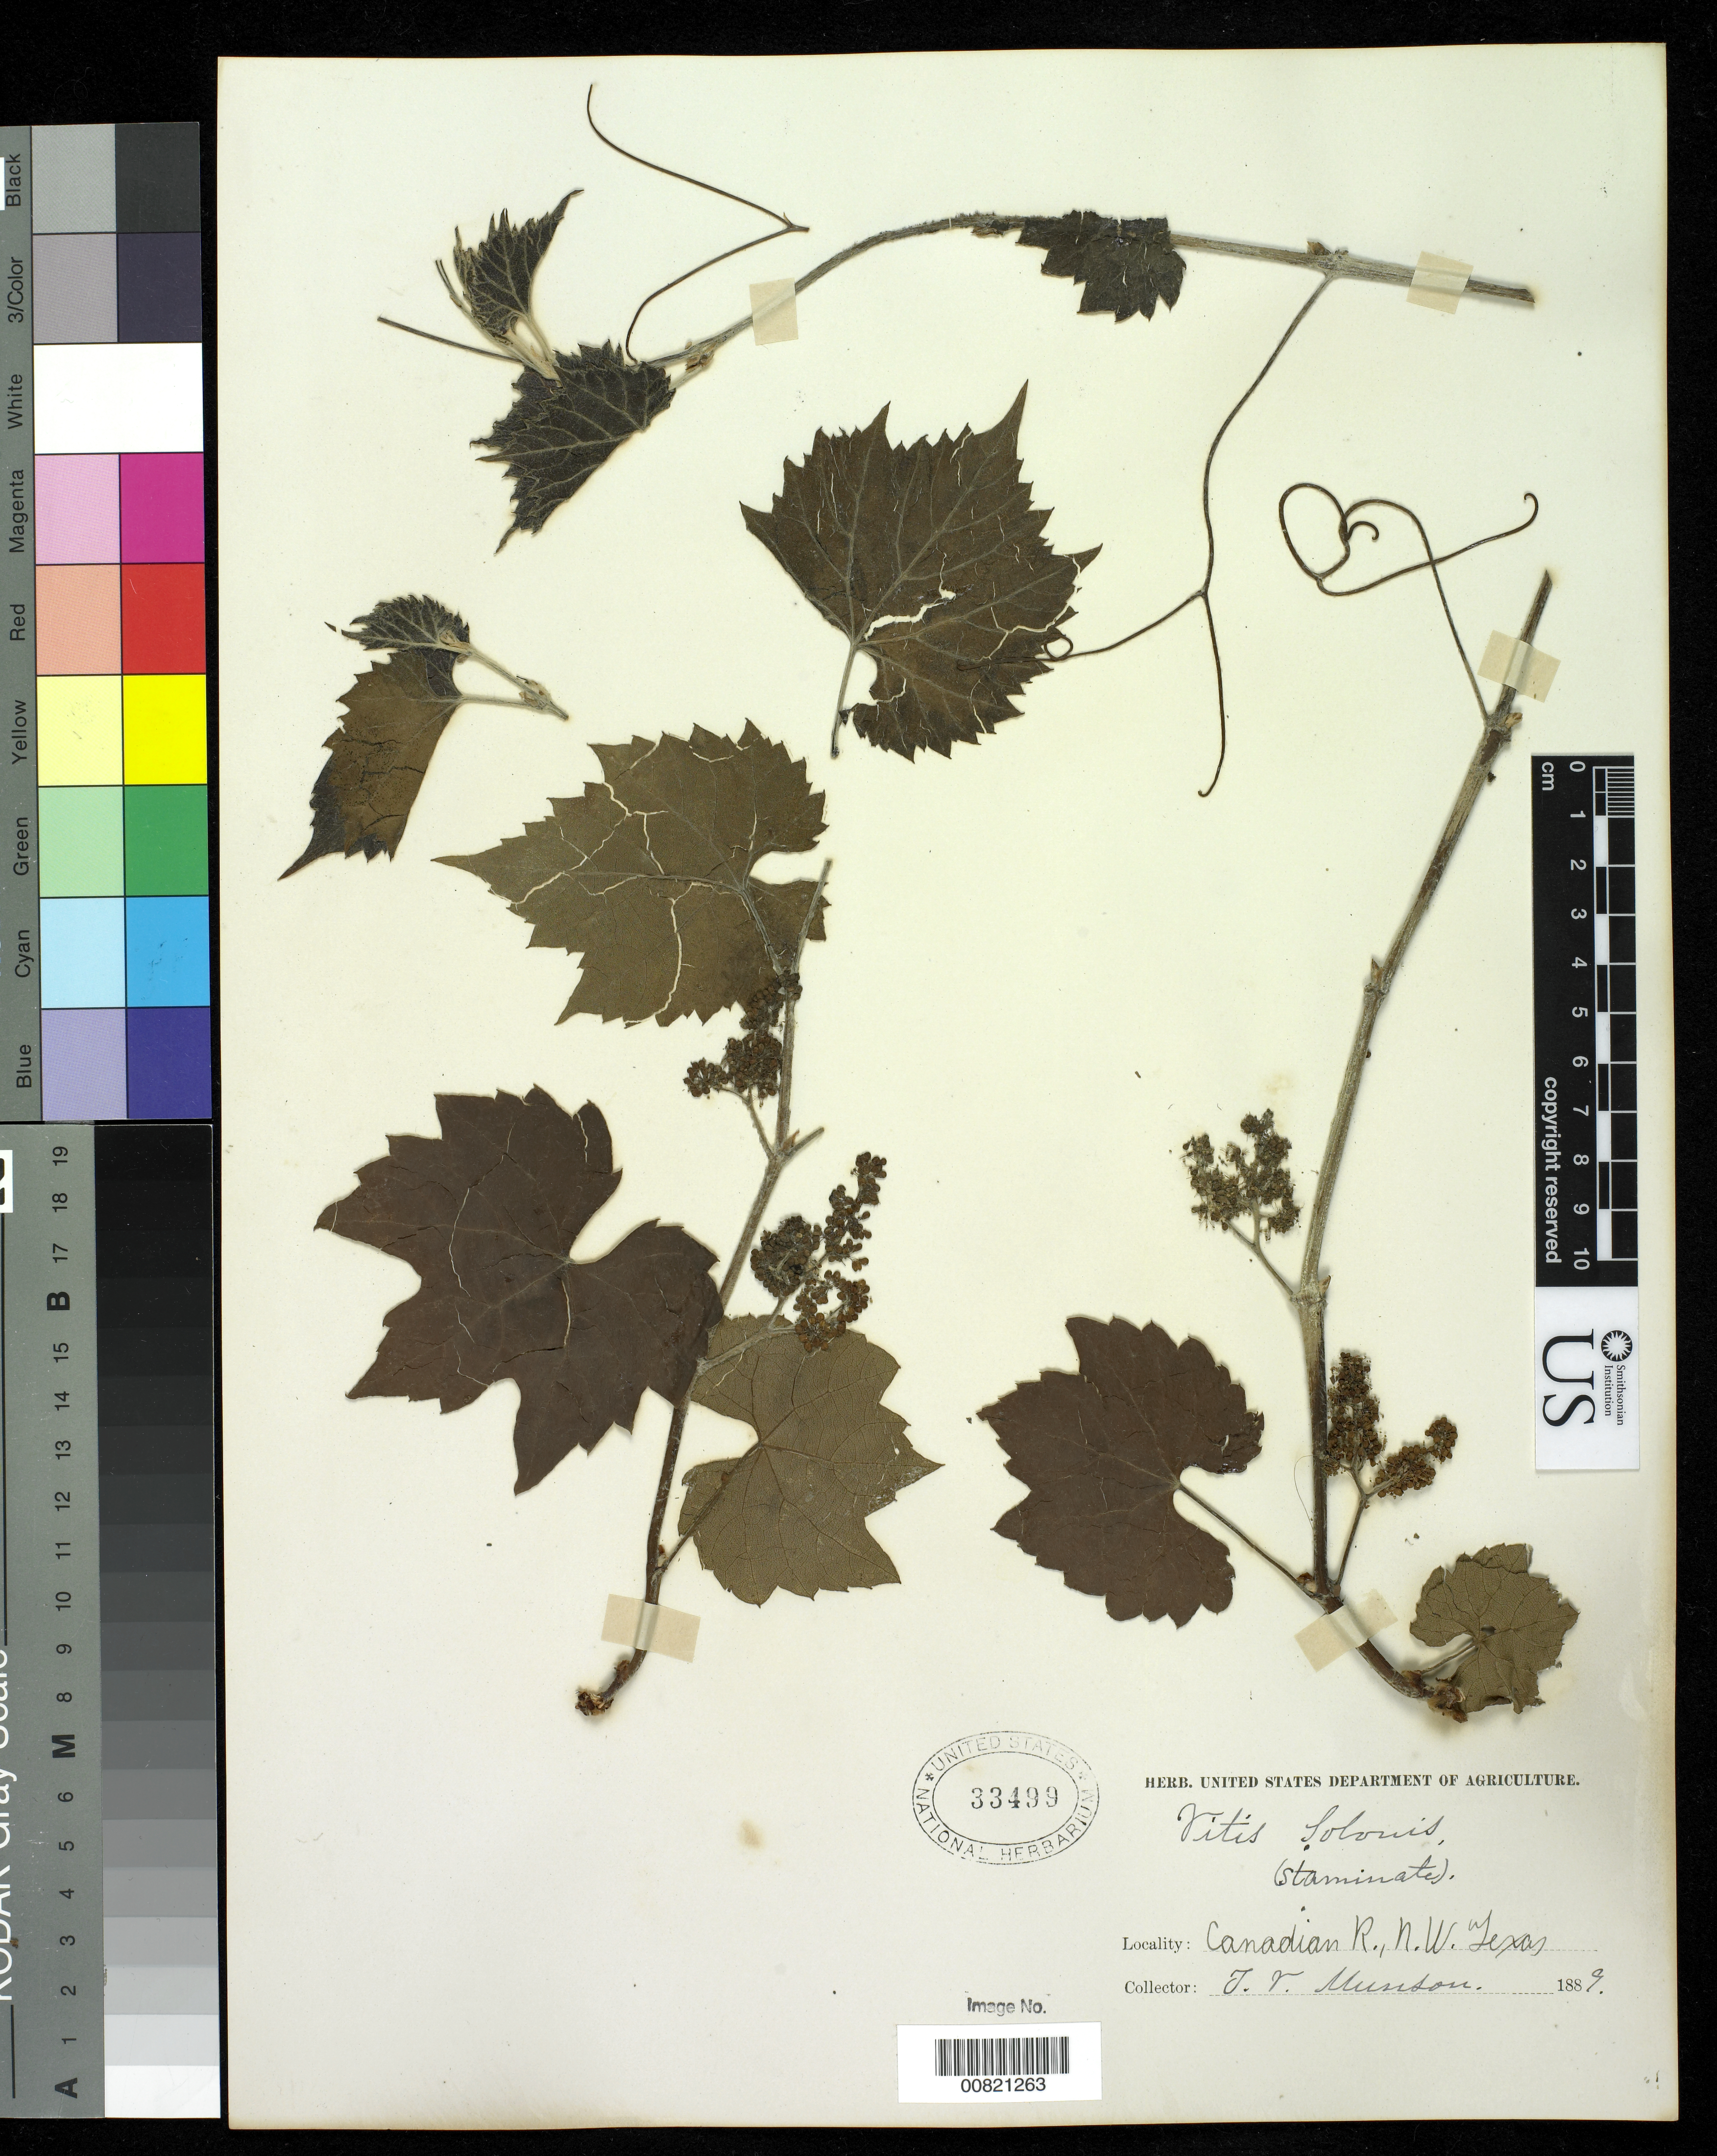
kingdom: Plantae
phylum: Tracheophyta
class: Magnoliopsida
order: Vitales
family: Vitaceae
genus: Vitis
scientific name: Vitis solonis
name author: Planch.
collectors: T. V. Munson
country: United States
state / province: Texas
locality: Canadian River. NW Texas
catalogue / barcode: US 33499